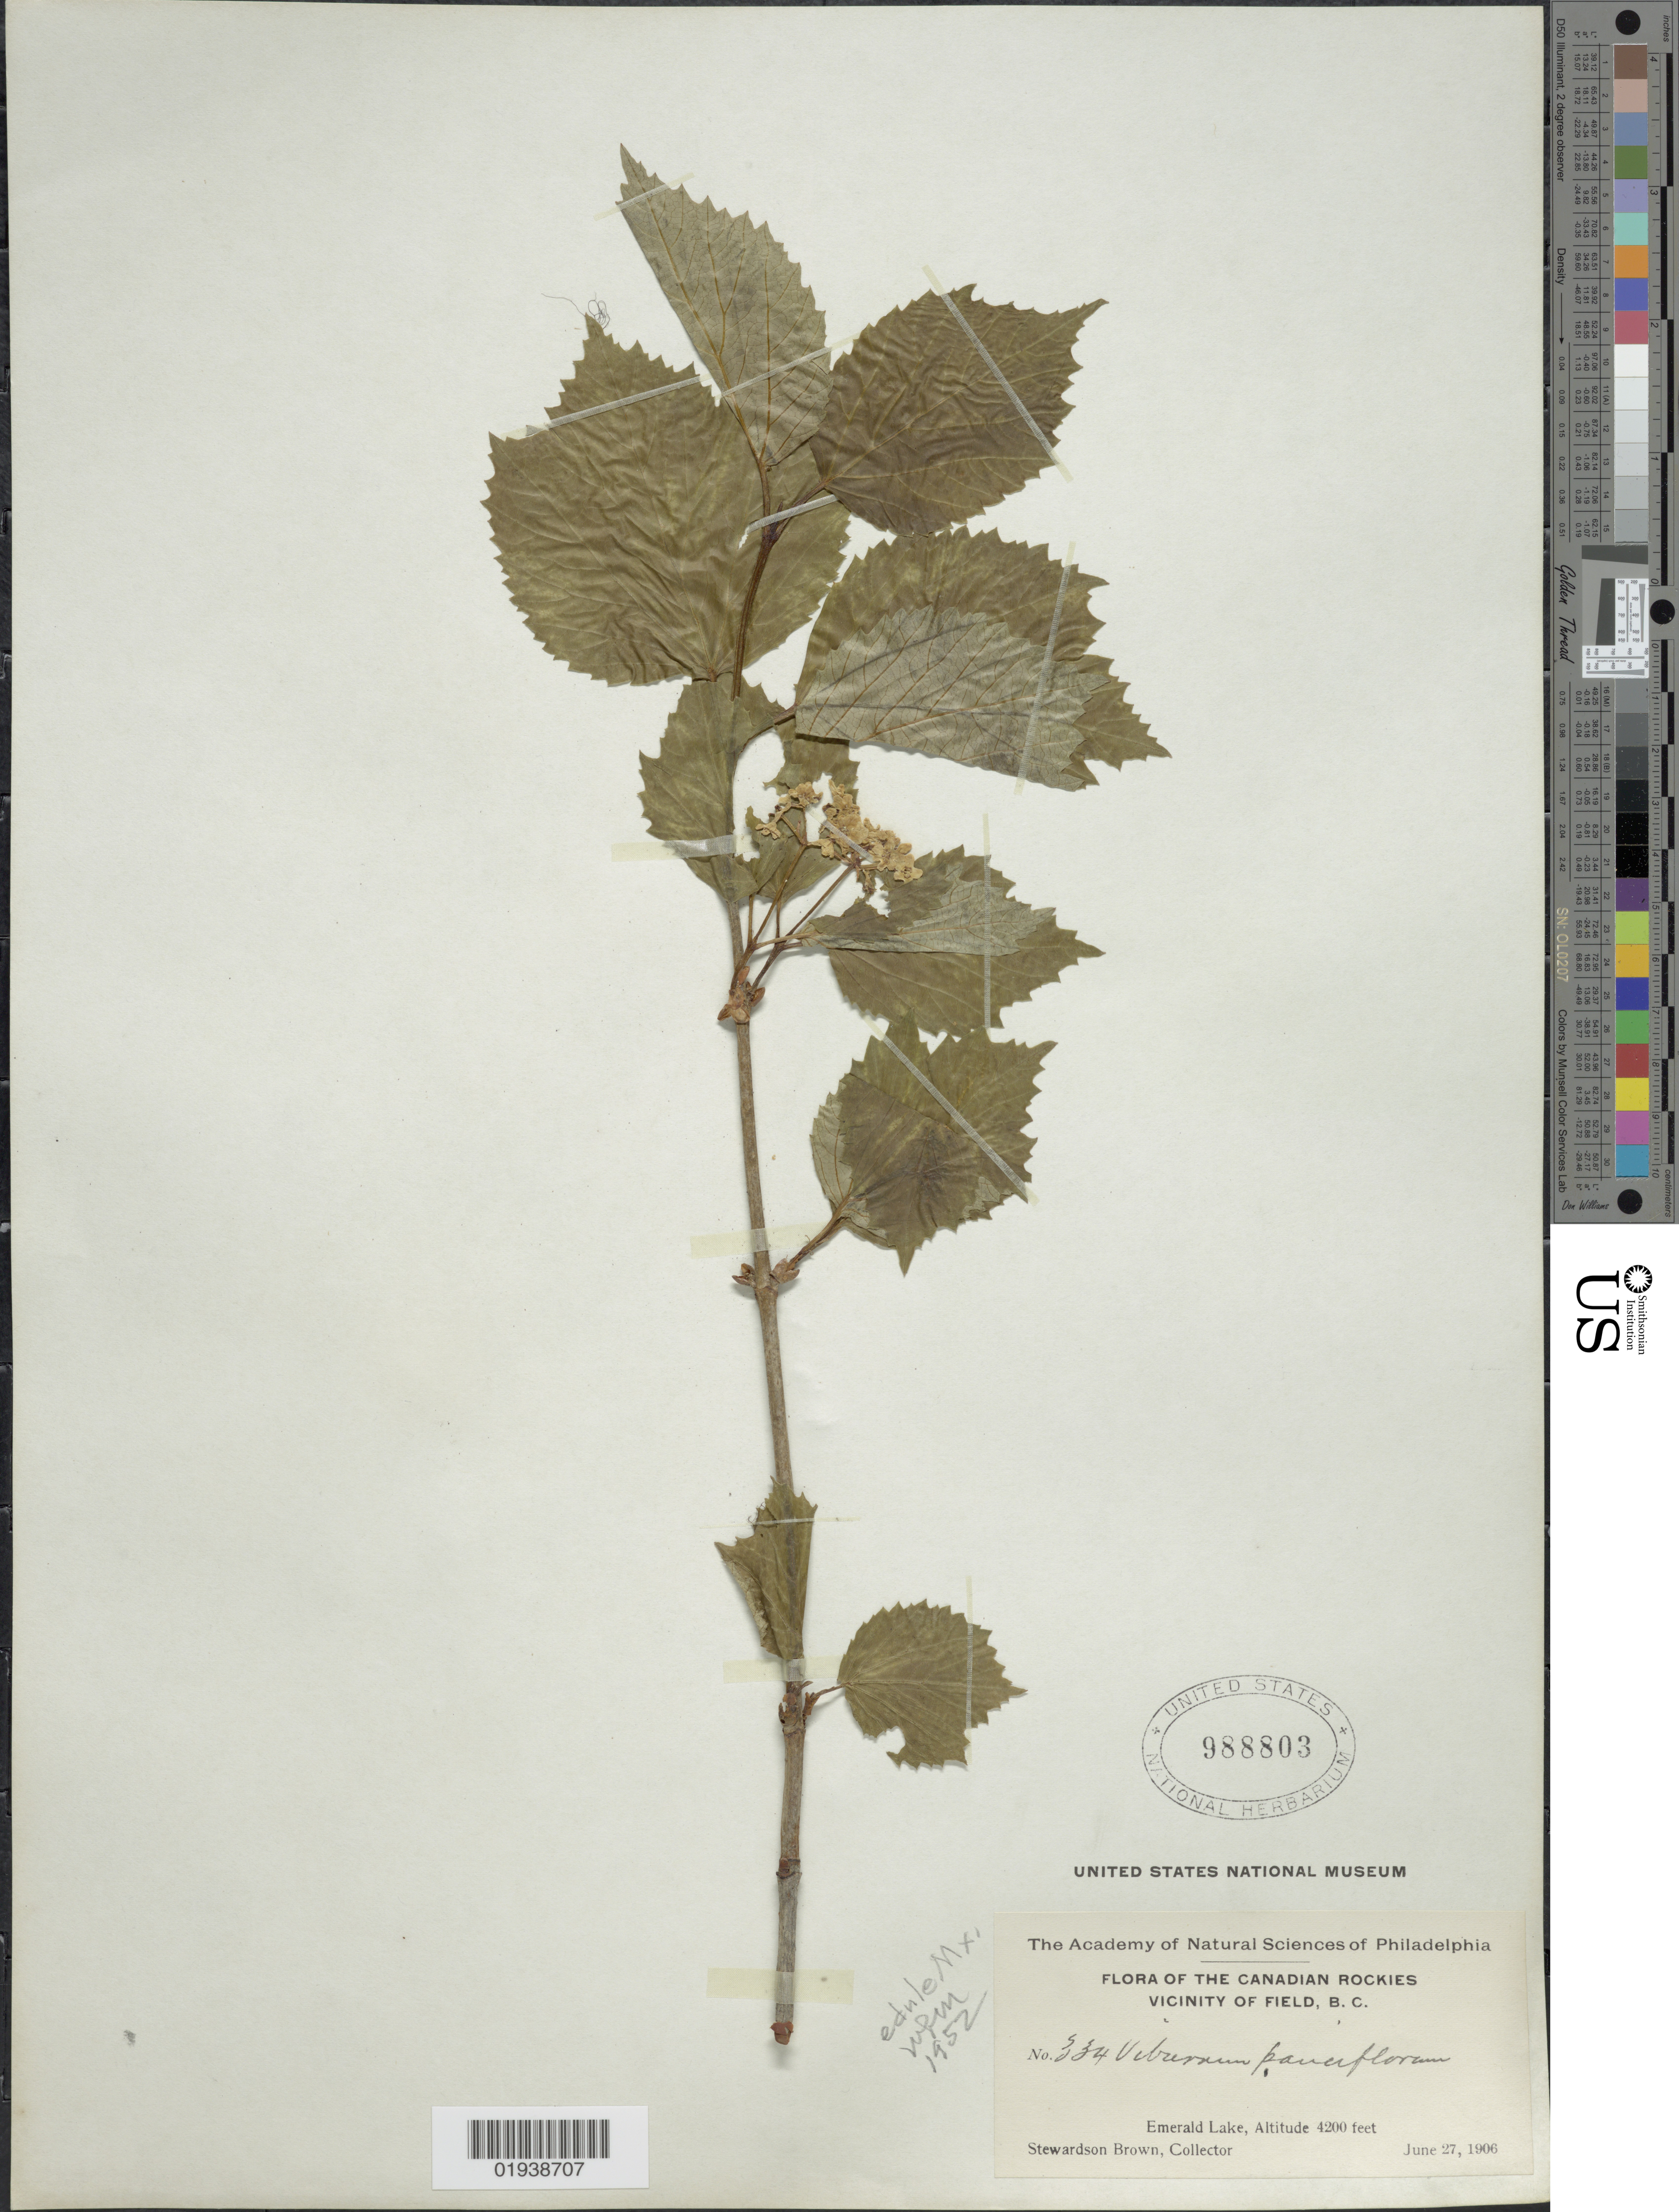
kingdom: Plantae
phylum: Tracheophyta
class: Magnoliopsida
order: Dipsacales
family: Viburnaceae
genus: Viburnum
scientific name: Viburnum edule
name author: (Michx.) Raf.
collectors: S. Brown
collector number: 334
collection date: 1906-06-27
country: Canada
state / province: British Columbia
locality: Canadian Rockies, vicinity of Field. Emerald Lake.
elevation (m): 1280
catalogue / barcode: US 988803